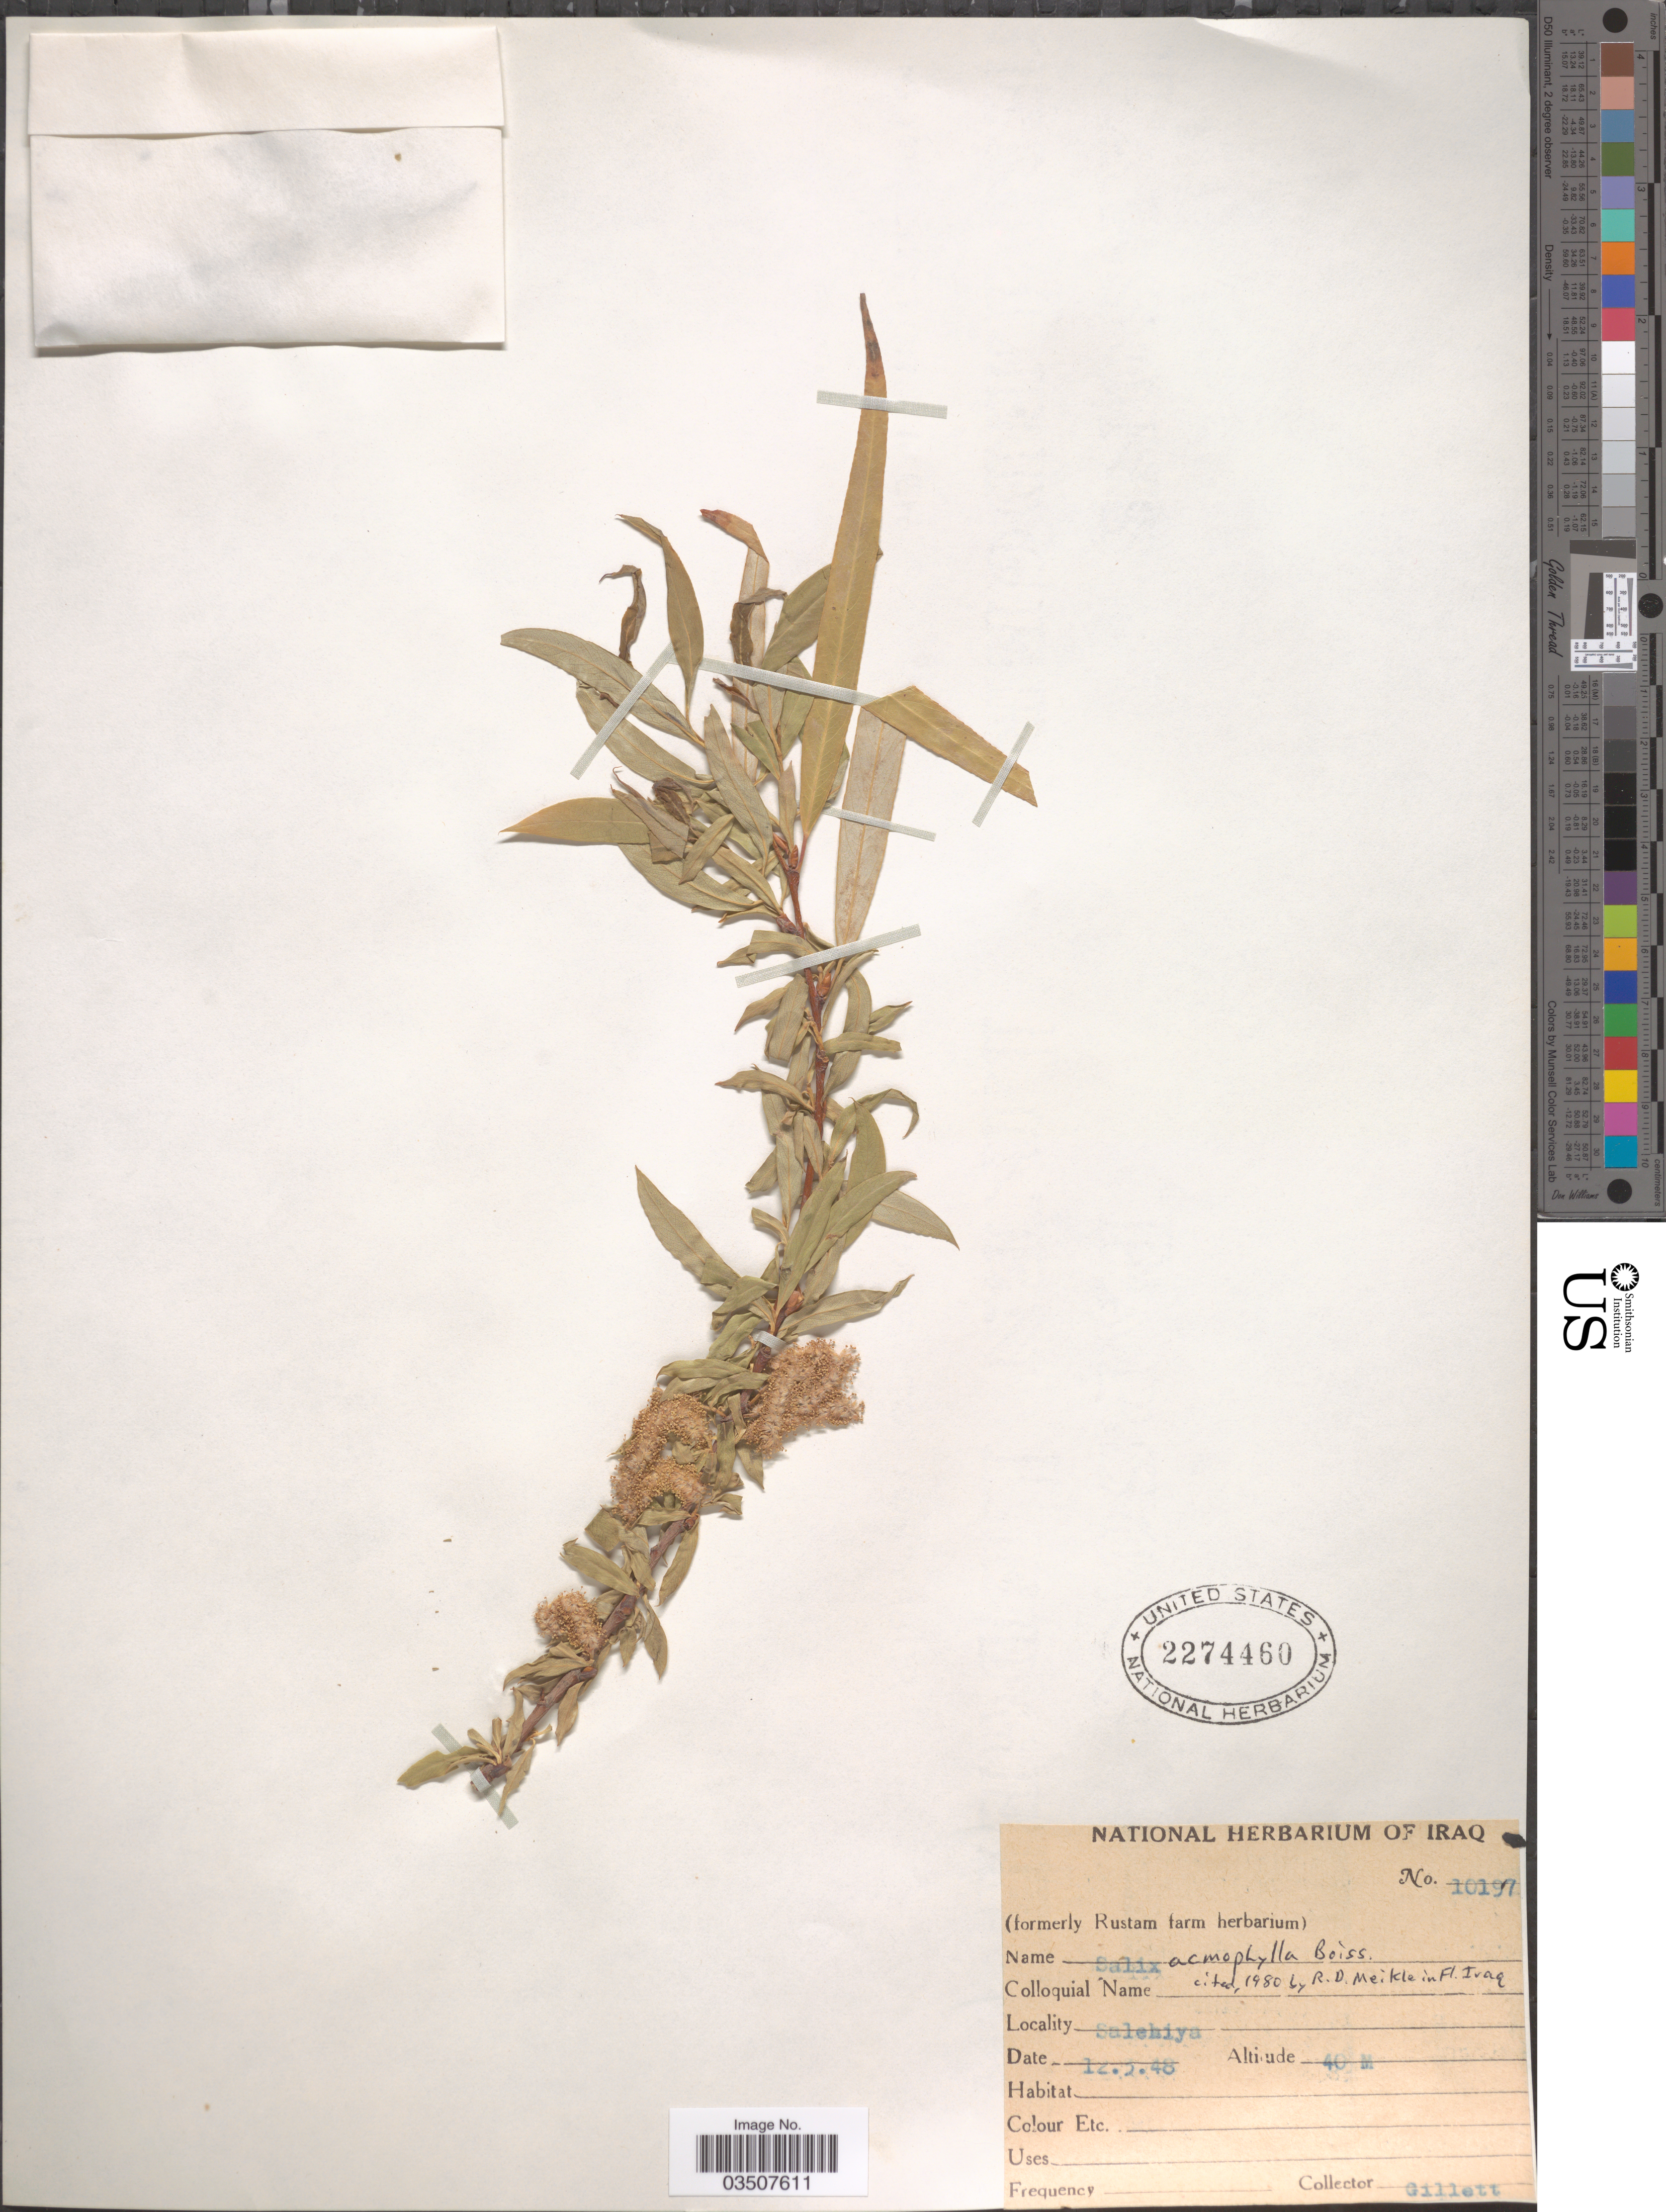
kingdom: Plantae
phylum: Tracheophyta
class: Magnoliopsida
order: Malpighiales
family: Salicaceae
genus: Salix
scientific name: Salix acmophylla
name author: Boiss.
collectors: Gillett, --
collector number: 10197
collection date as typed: Transcribed d/m/y: 12/3/48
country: Iraq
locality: Salehiya.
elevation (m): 40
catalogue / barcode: US 2274460